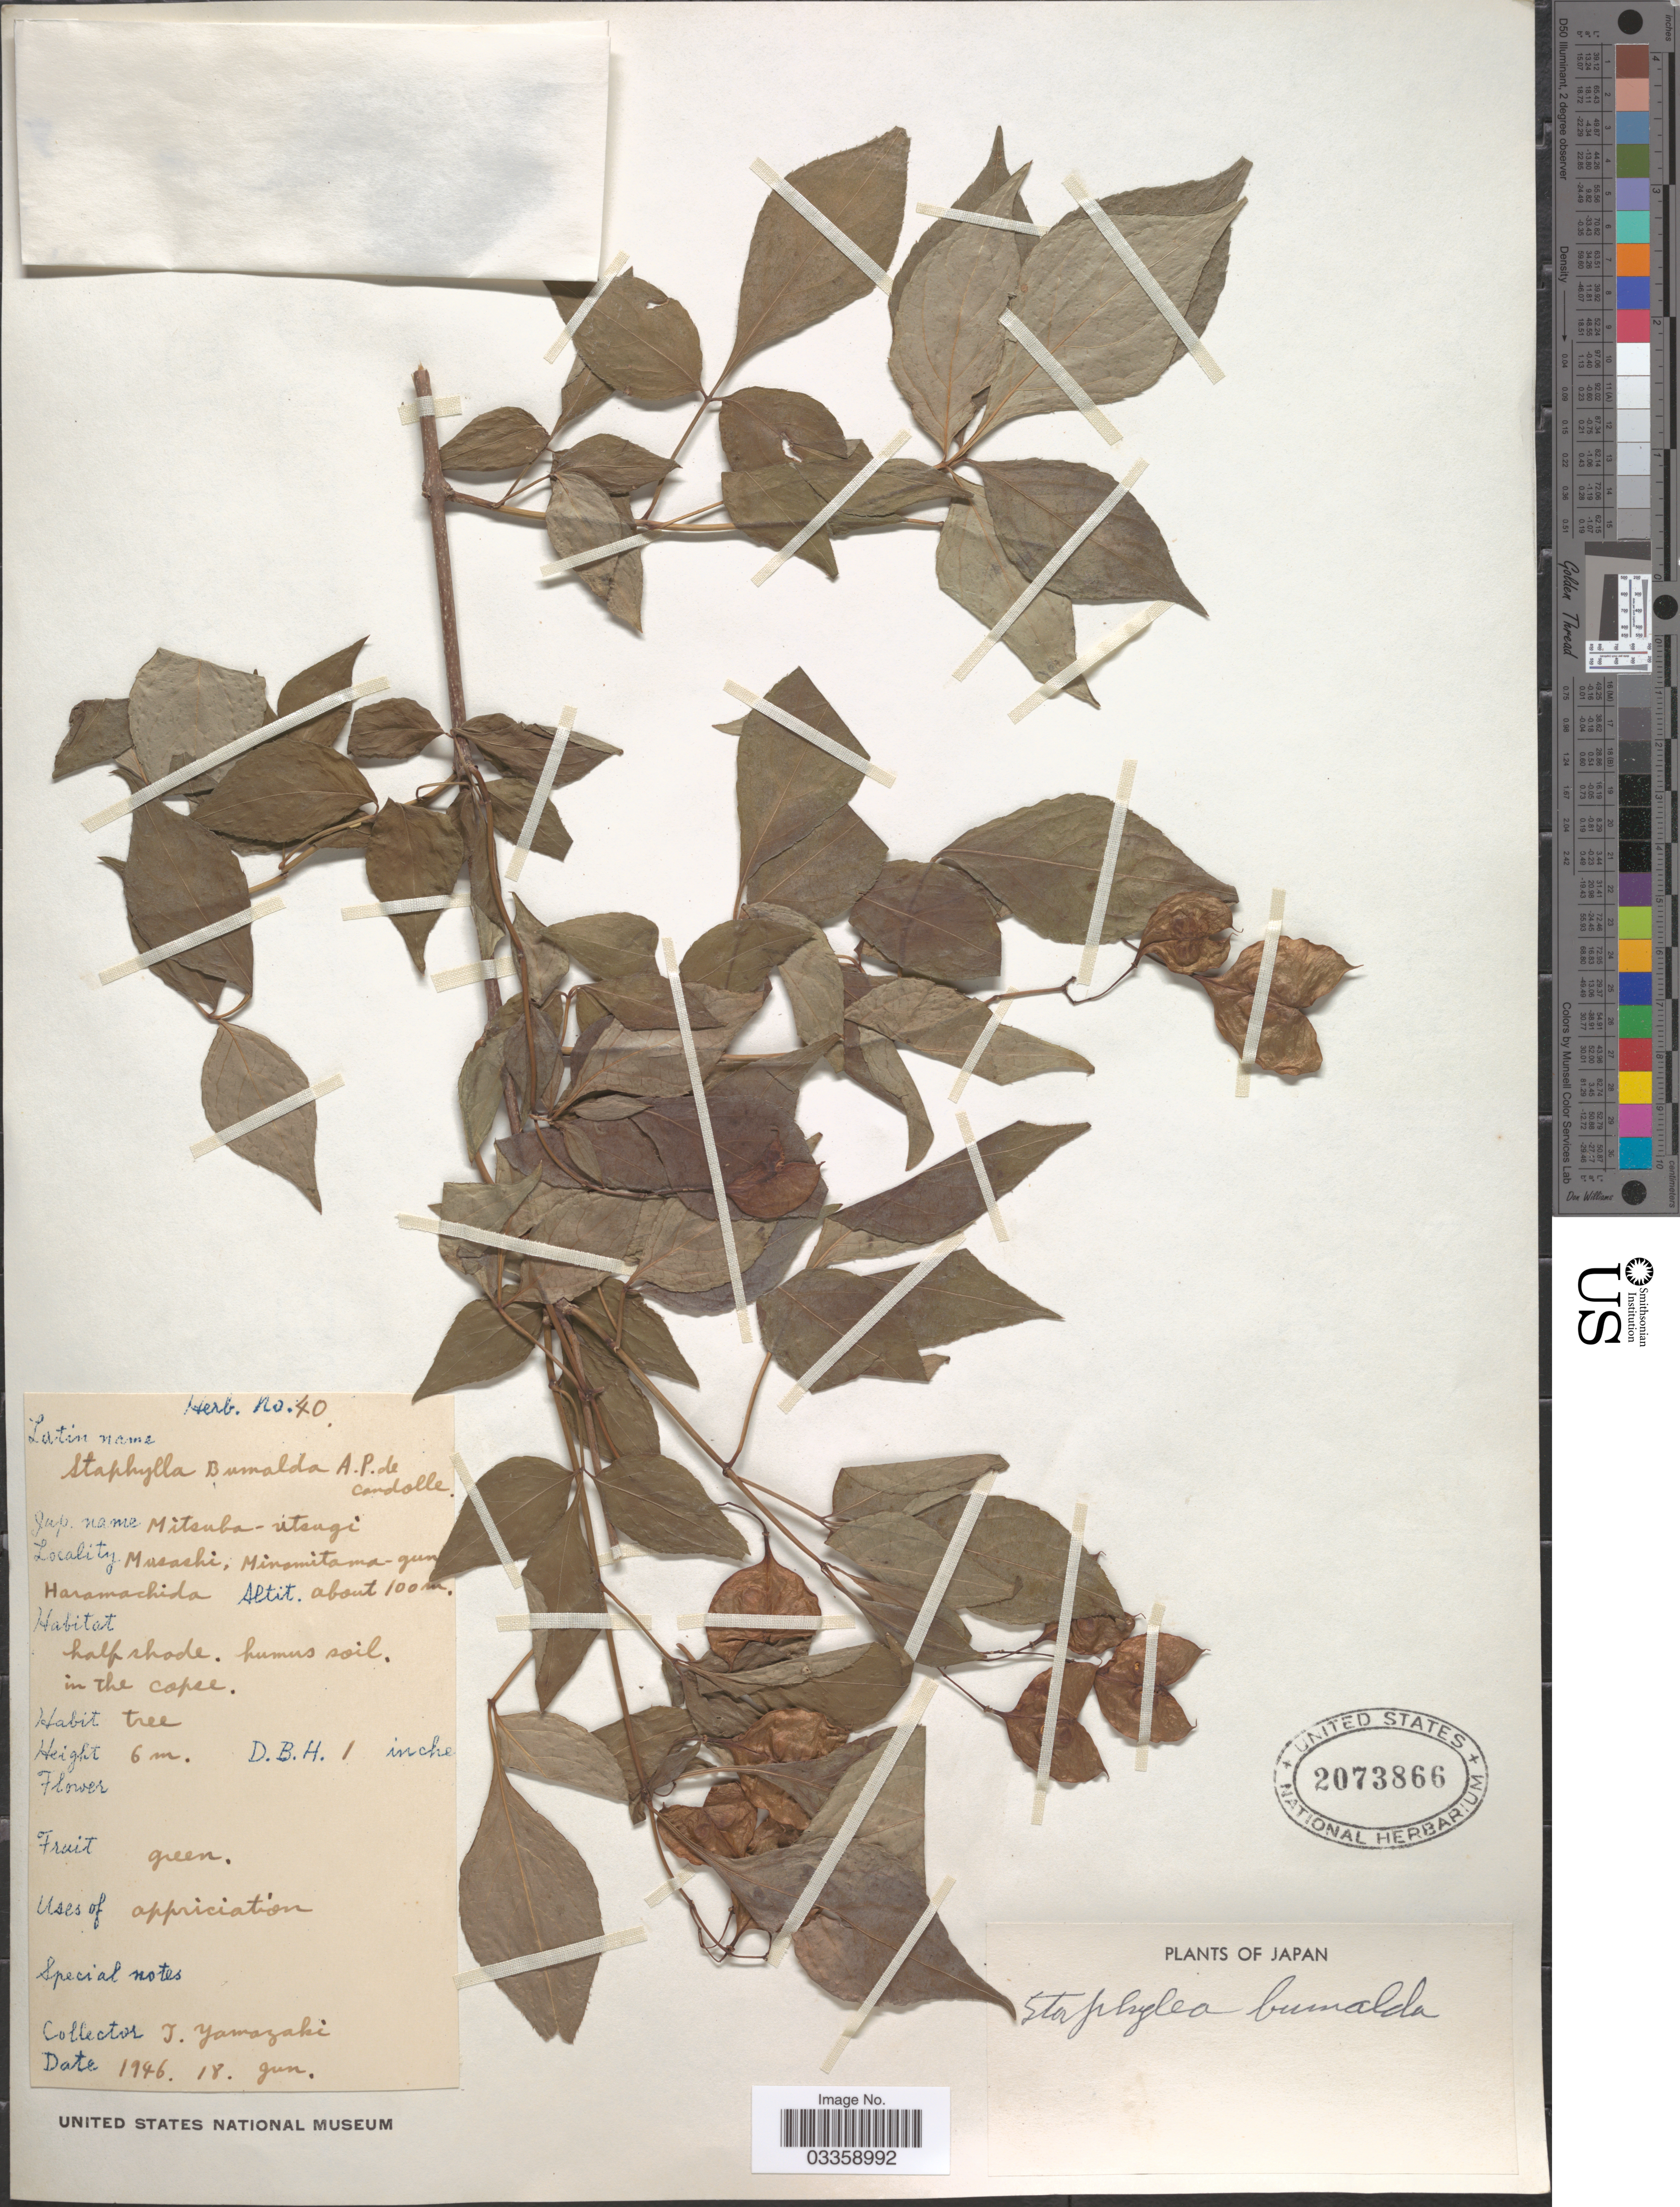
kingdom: Plantae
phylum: Tracheophyta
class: Magnoliopsida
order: Crossosomatales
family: Staphyleaceae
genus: Staphylea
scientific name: Staphylea bumalda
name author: DC.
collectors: T. Yamazaki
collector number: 40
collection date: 1946-06-18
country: Japan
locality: Musashi, Minamitama-gun, Haramachida.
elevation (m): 100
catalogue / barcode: US 2073866